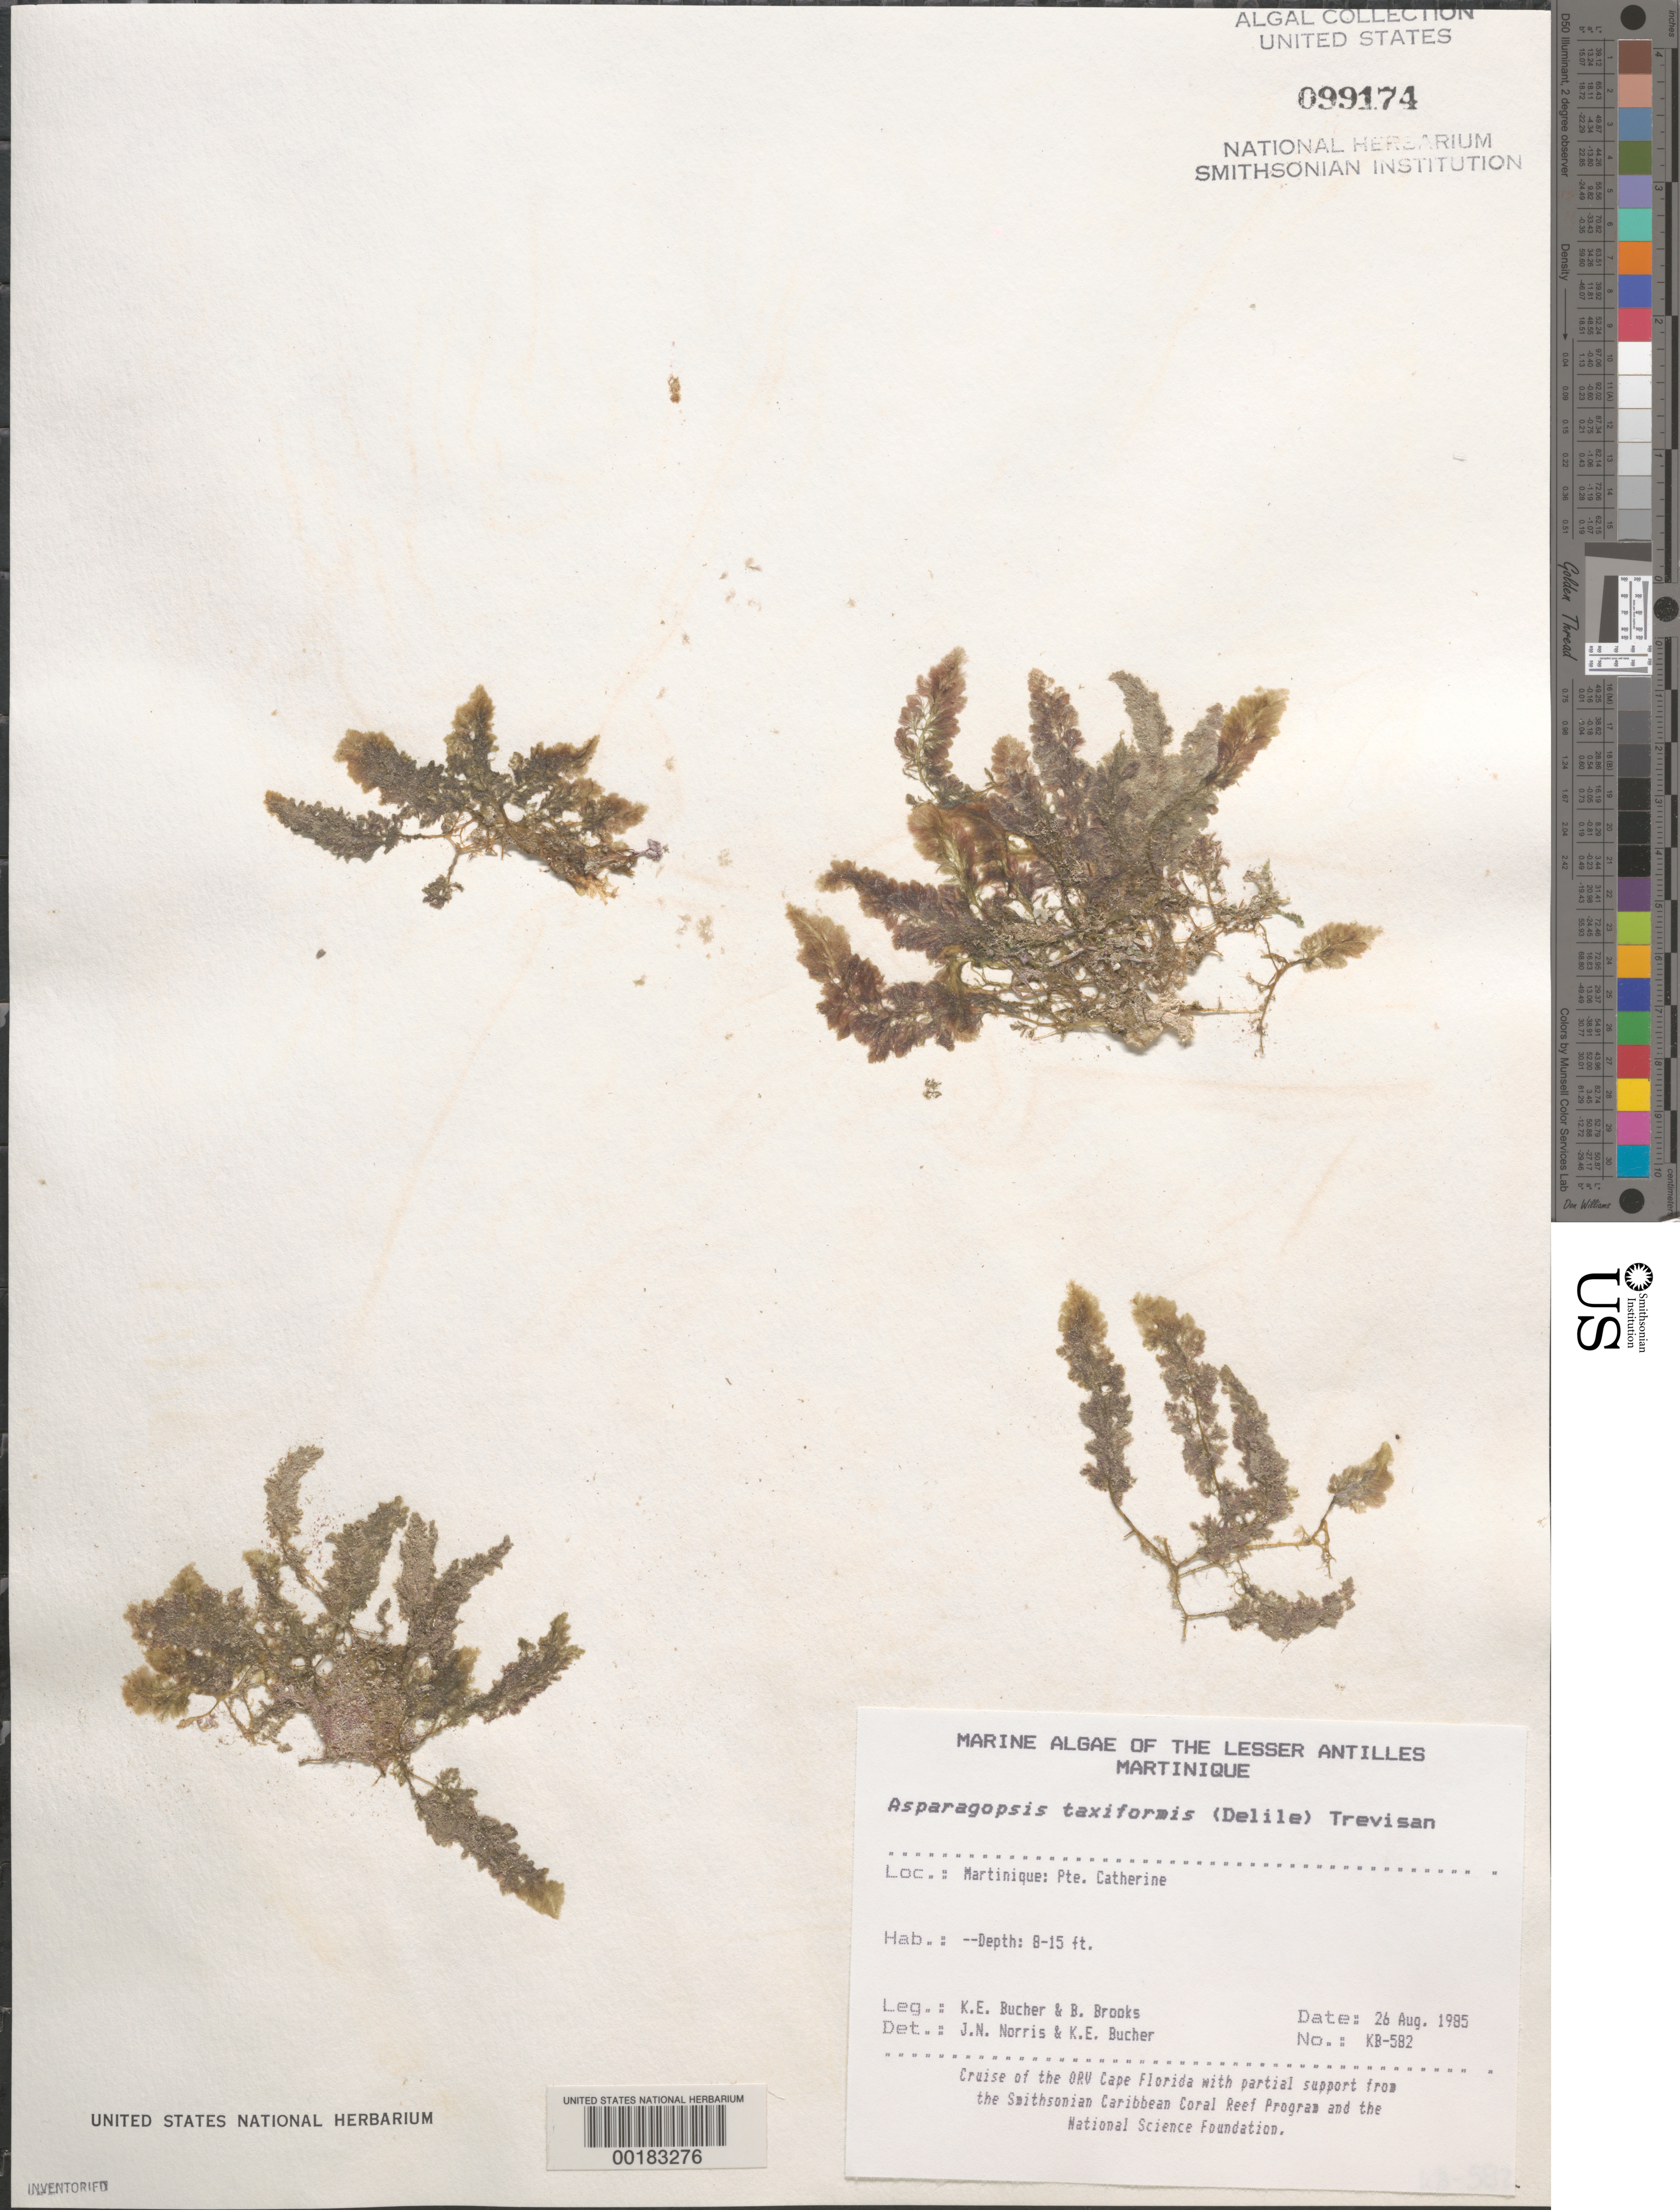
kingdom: Plantae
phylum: Rhodophyta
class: Florideophyceae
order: Bonnemaisoniales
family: Bonnemaisoniaceae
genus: Asparagopsis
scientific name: Asparagopsis taxiformis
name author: (Delile) Trevis.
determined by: Norris, J. N.; Bucher, K. E.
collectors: K. E. Bucher & B. Brooks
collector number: Kb-582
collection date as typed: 26 Aug 1985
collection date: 1985-08-26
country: Martinique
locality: Pointe Catherine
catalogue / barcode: US 99174